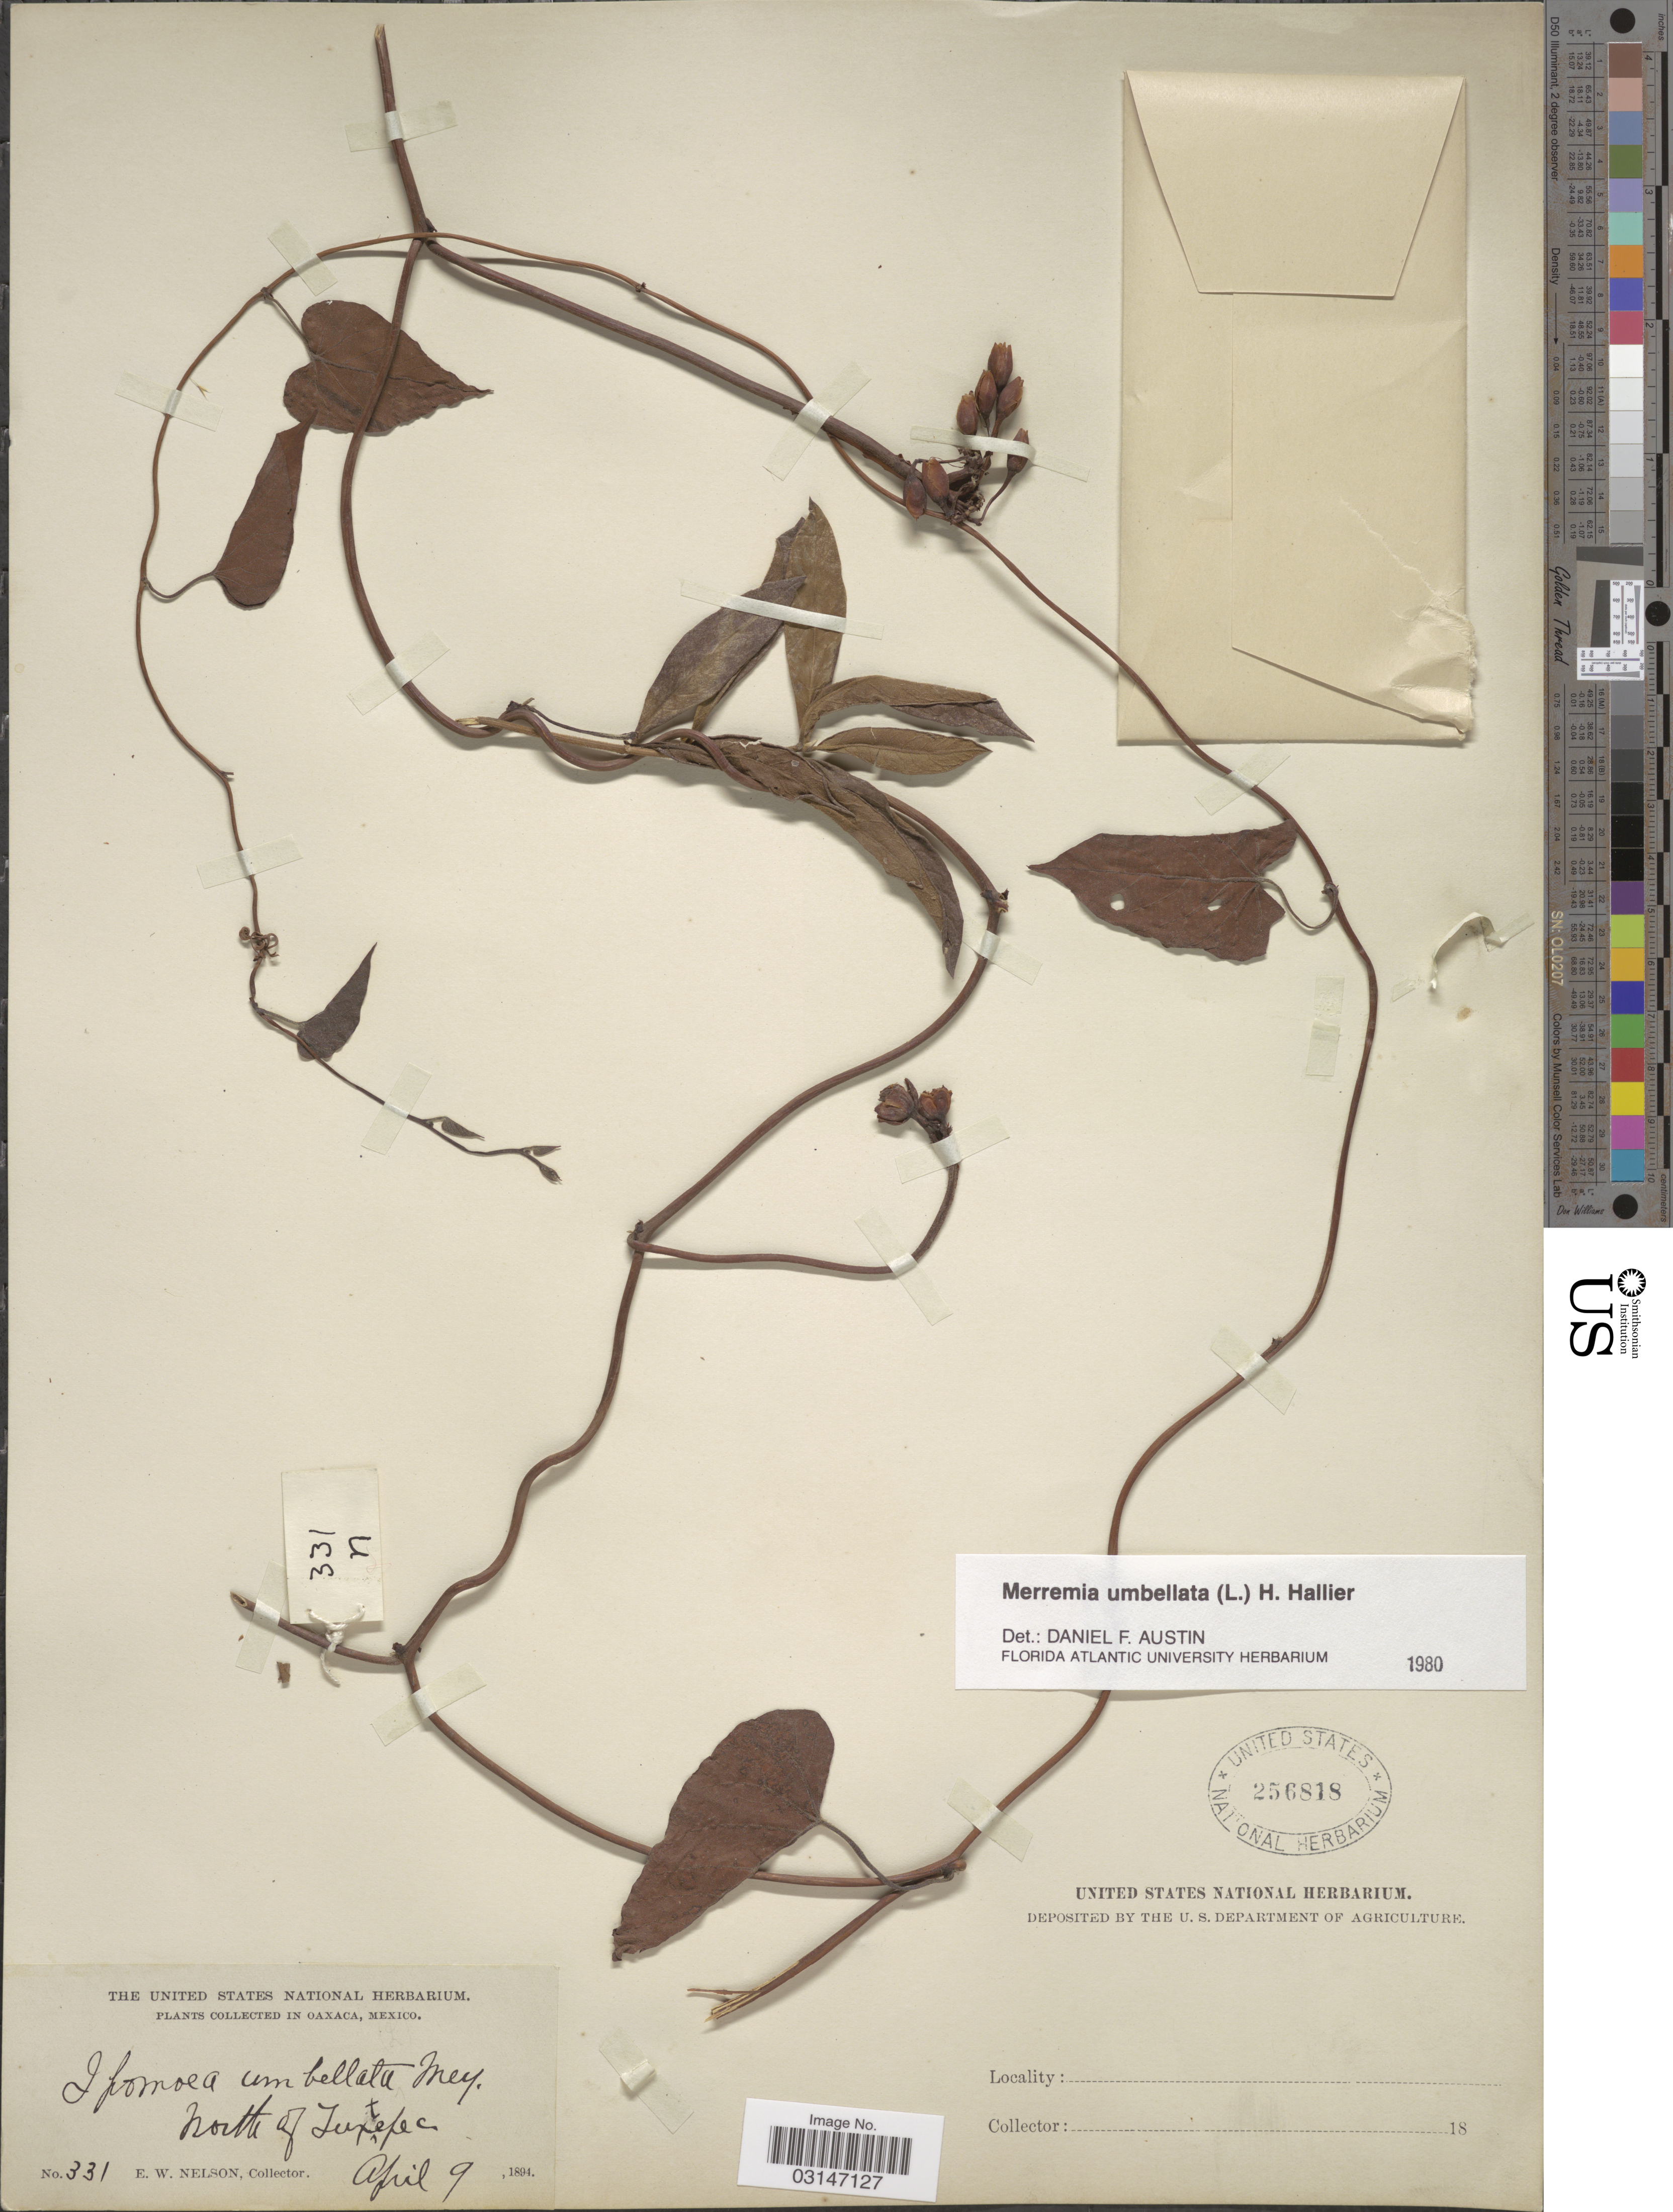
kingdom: Plantae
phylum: Tracheophyta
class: Magnoliopsida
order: Solanales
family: Convolvulaceae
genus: Camonea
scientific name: Camonea umbellata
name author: (L.) A. R. Simões & Staples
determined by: Strong, Mark T., (BOT), Smithsonian Institution - National Museum of Natural History (UNITED STATES)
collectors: E. W. Nelson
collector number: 331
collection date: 1894-04-09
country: Mexico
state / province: Oaxaca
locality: North of Tuxtepec.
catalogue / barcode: US 256818